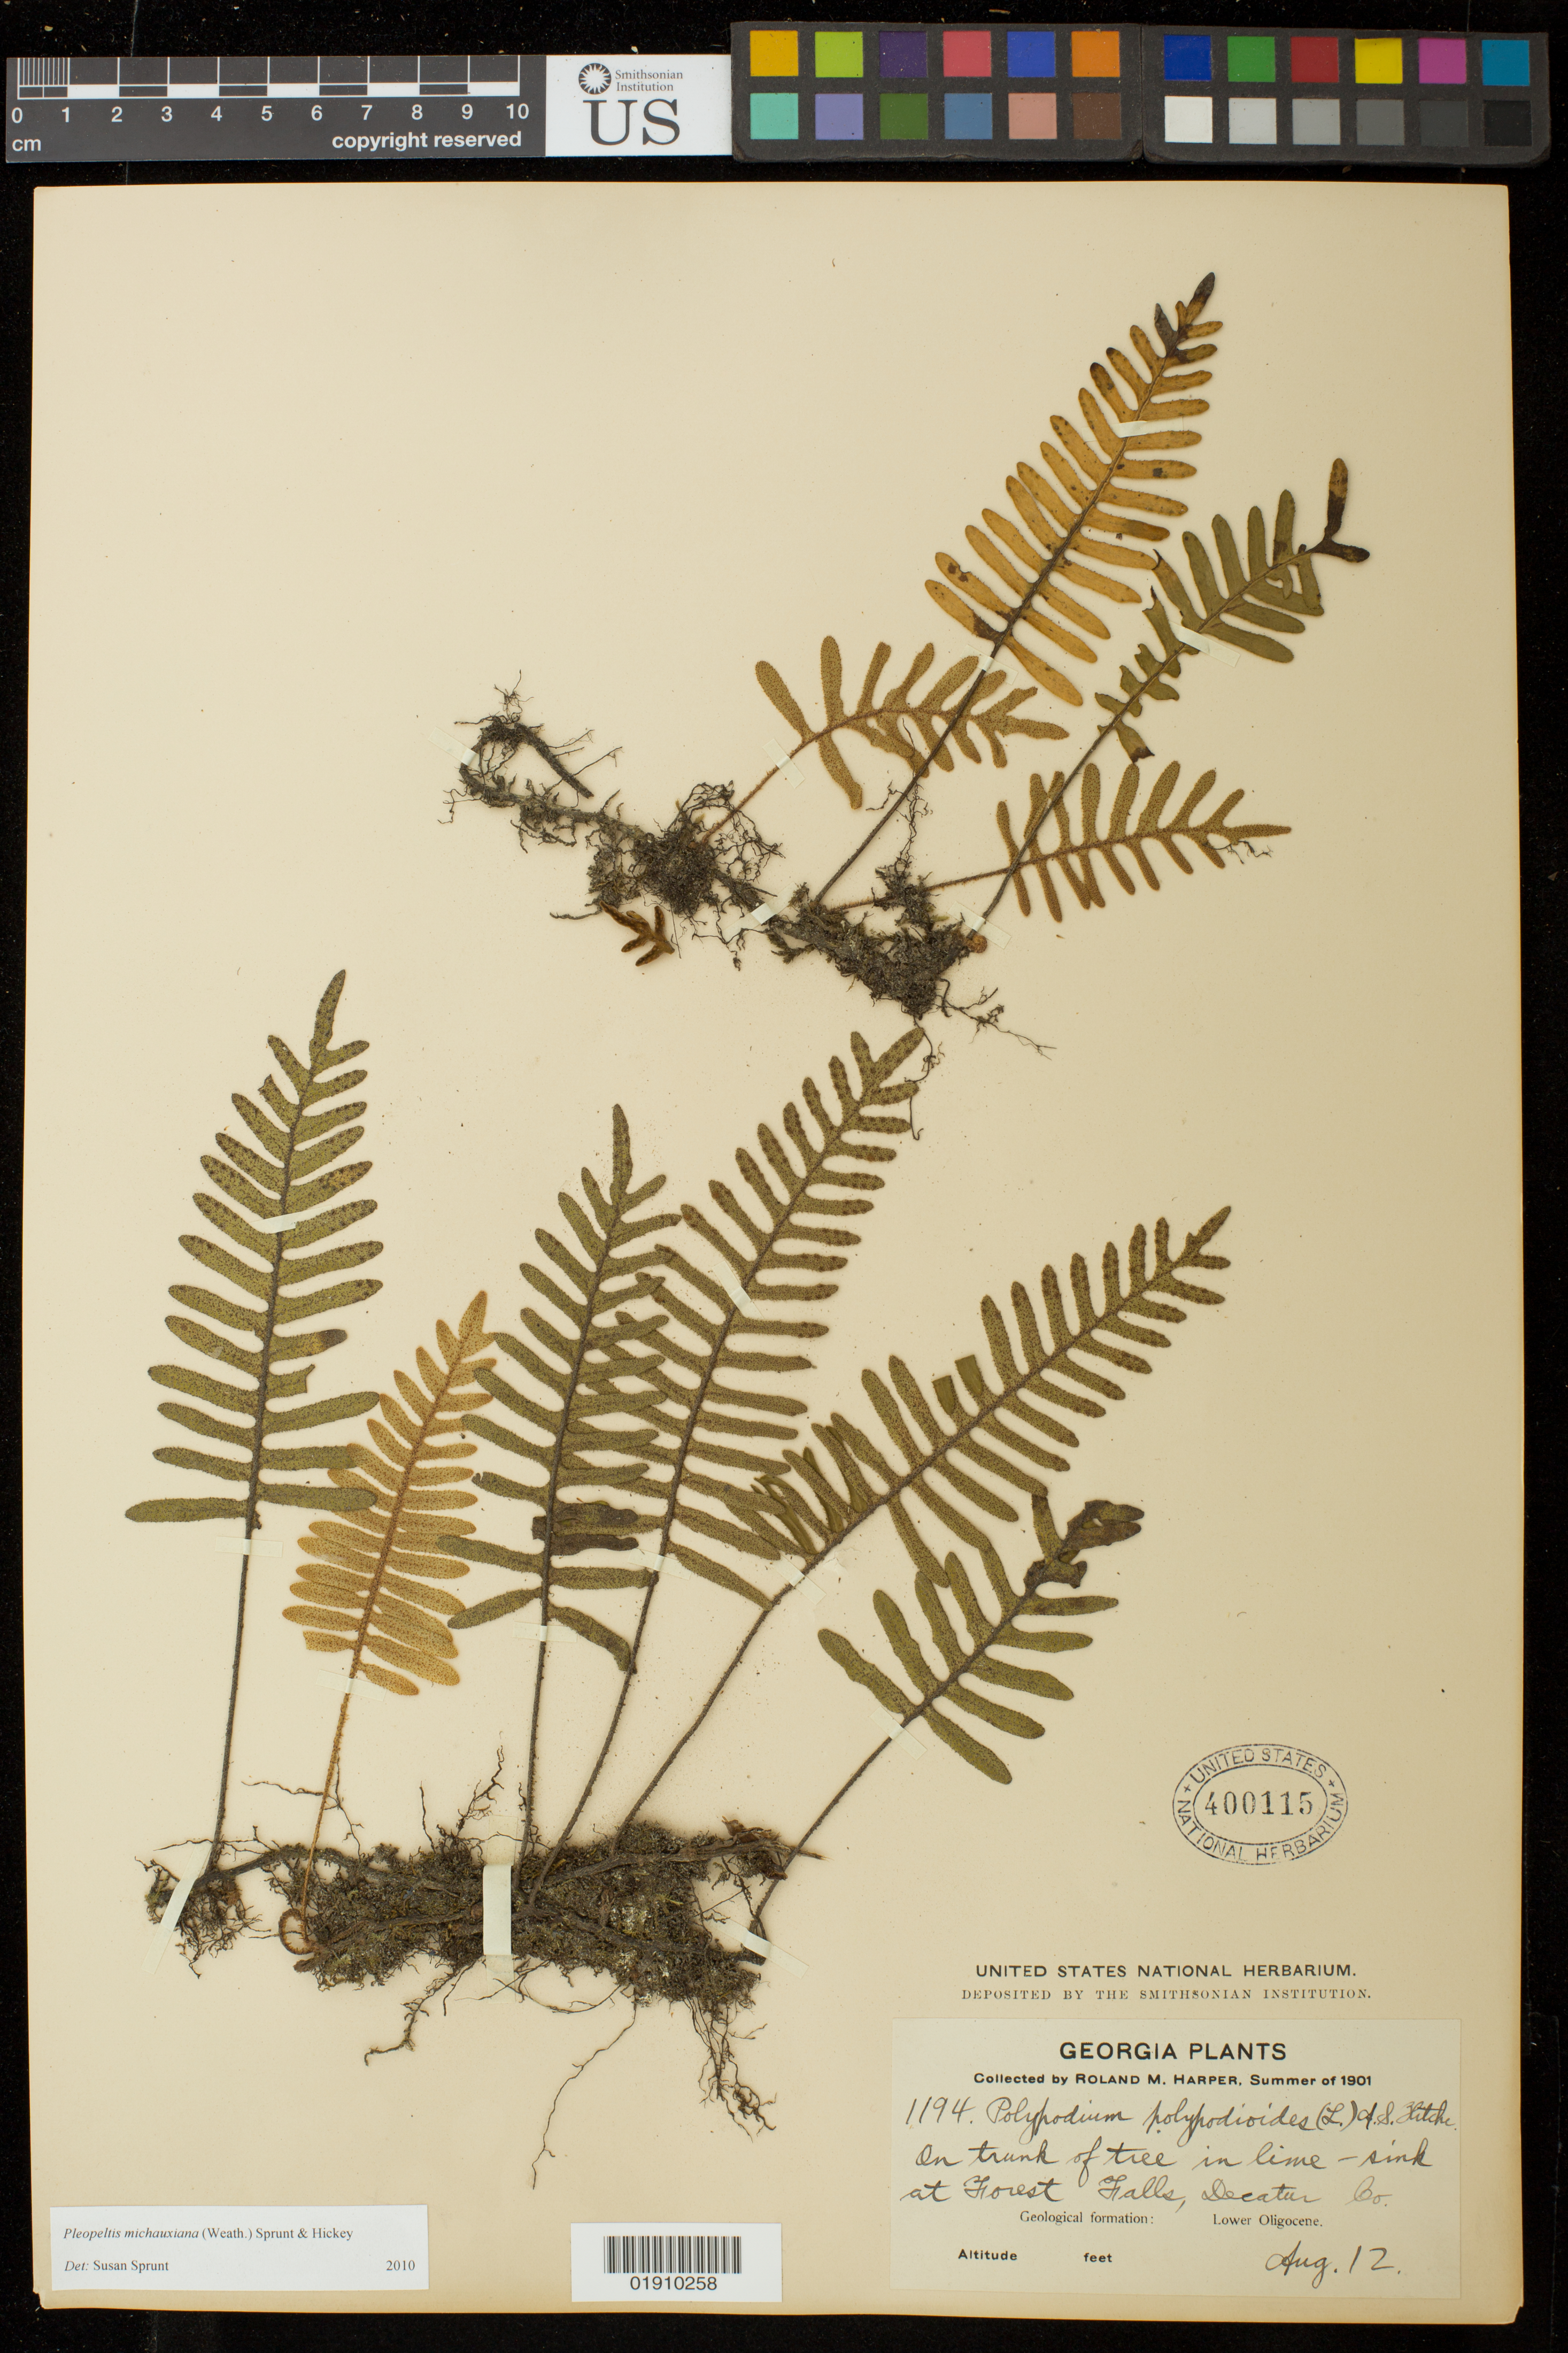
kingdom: Plantae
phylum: Tracheophyta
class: Polypodiopsida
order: Polypodiales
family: Polypodiaceae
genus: Pleopeltis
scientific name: Pleopeltis michauxiana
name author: (Weath.) Hickey & Sprunt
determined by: Sprunt, S. V.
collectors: R. M. Harper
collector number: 1194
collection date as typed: Aug. 12, Summer 1901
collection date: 1901-08-12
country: United States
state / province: Georgia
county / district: Decatur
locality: Forest Falls, Decatur Co.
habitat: Geological formation: lower Oligocene. on trunk of tree in lime-sink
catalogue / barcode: US 400115